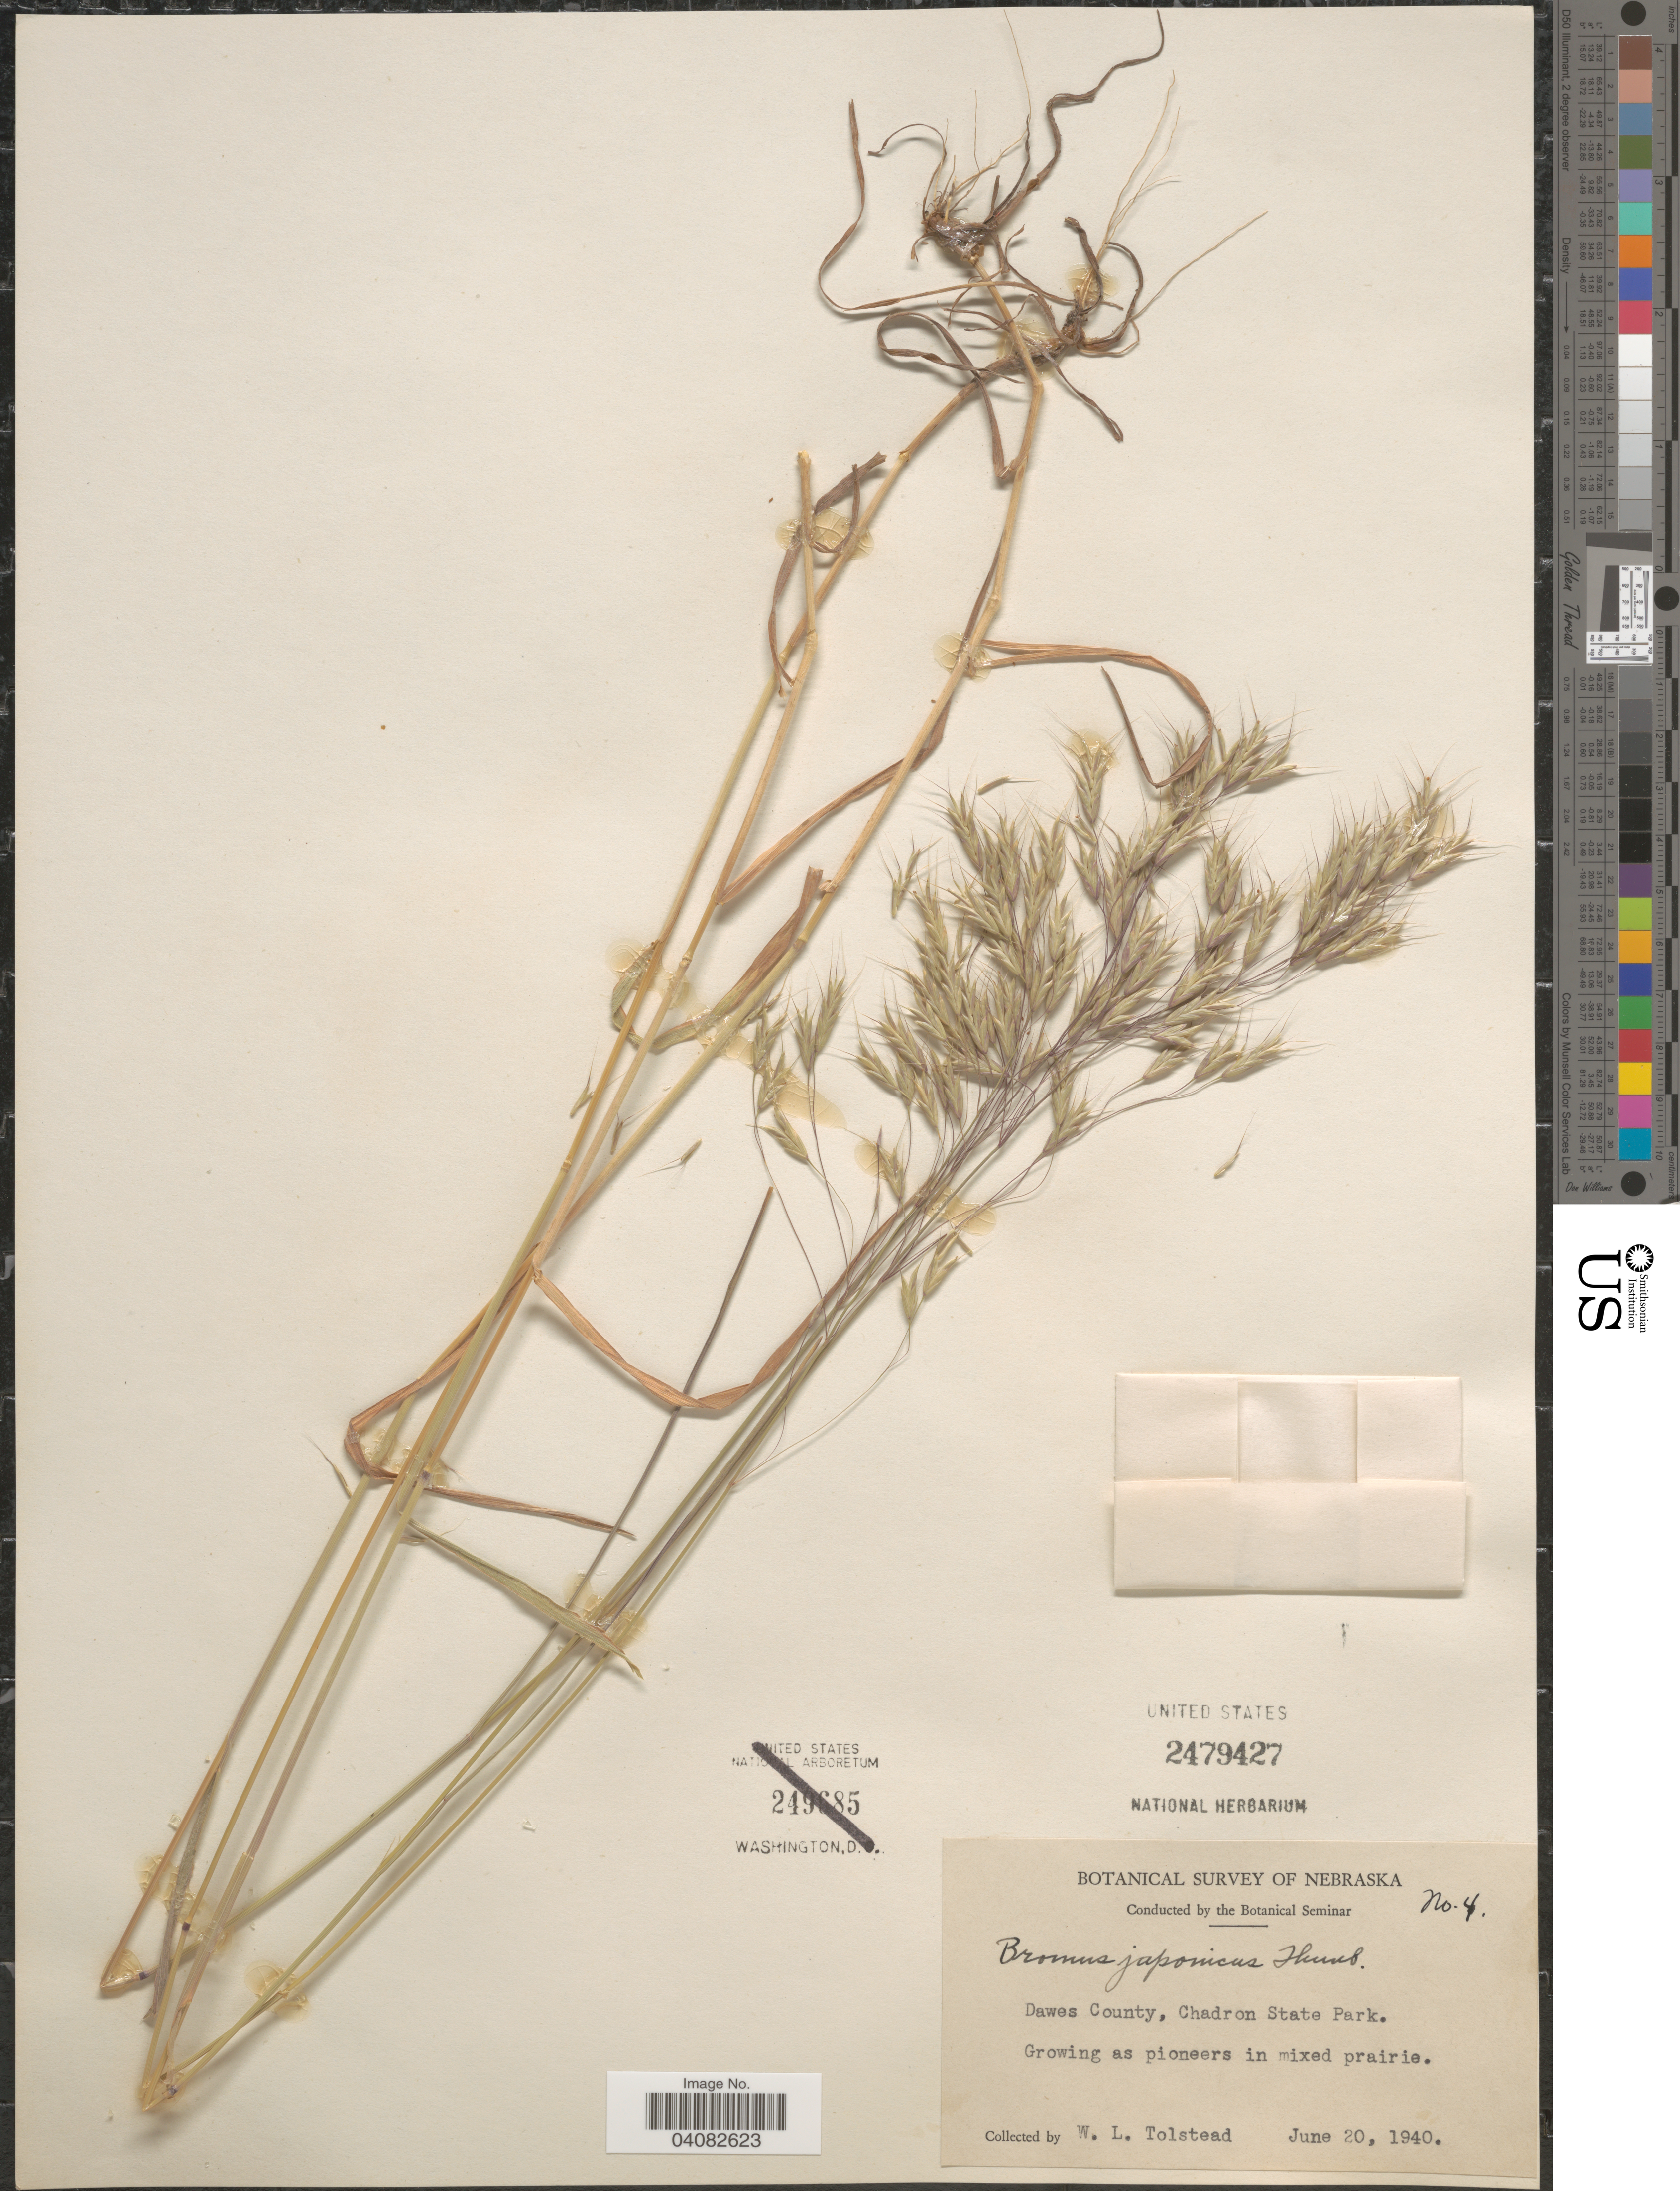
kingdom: Plantae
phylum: Tracheophyta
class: Liliopsida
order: Poales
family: Poaceae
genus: Bromus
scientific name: Bromus japonicus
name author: Houtt.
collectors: W. Tolstead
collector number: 4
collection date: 1940-06-20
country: United States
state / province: Nebraska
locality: Botanical Survey of Nebraska. Dawes County, Chadron State Park.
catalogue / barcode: US 2479427